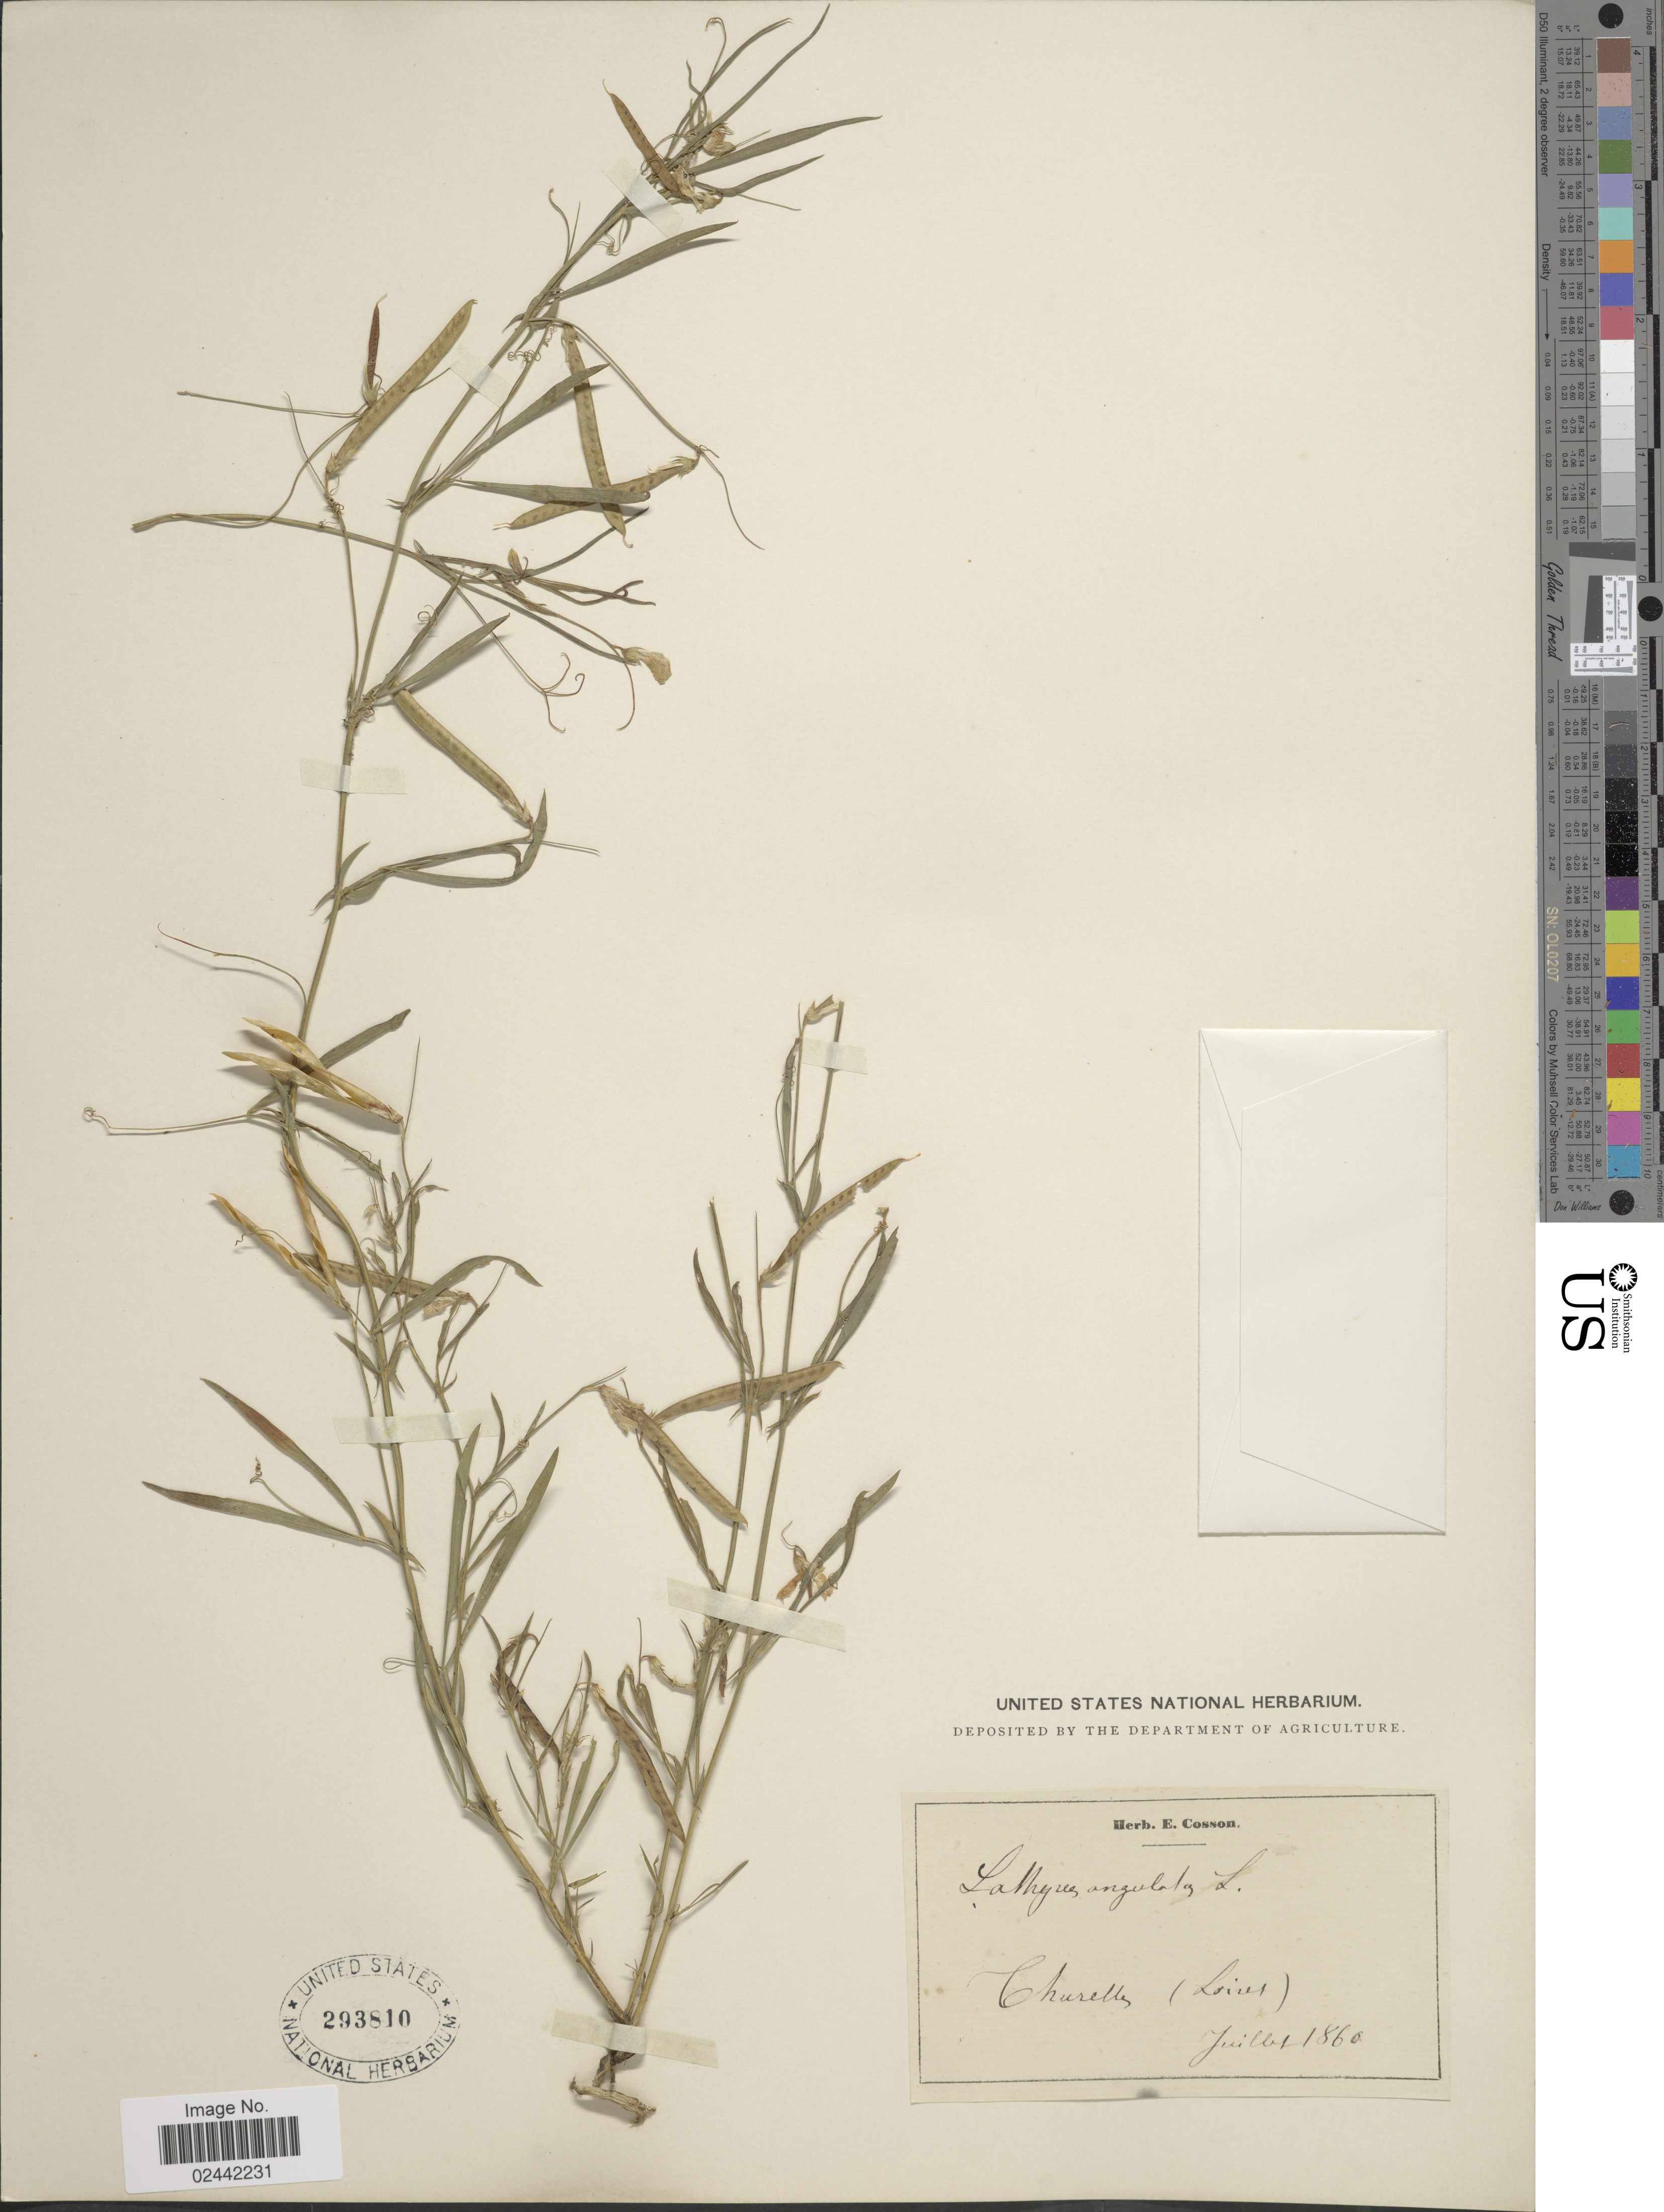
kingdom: Plantae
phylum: Tracheophyta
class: Magnoliopsida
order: Fabales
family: Fabaceae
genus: Lathyrus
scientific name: Lathyrus angulatus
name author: L.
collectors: ex herb. Cosson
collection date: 1860-07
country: France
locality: Charlles (Loiret)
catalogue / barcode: US 293810